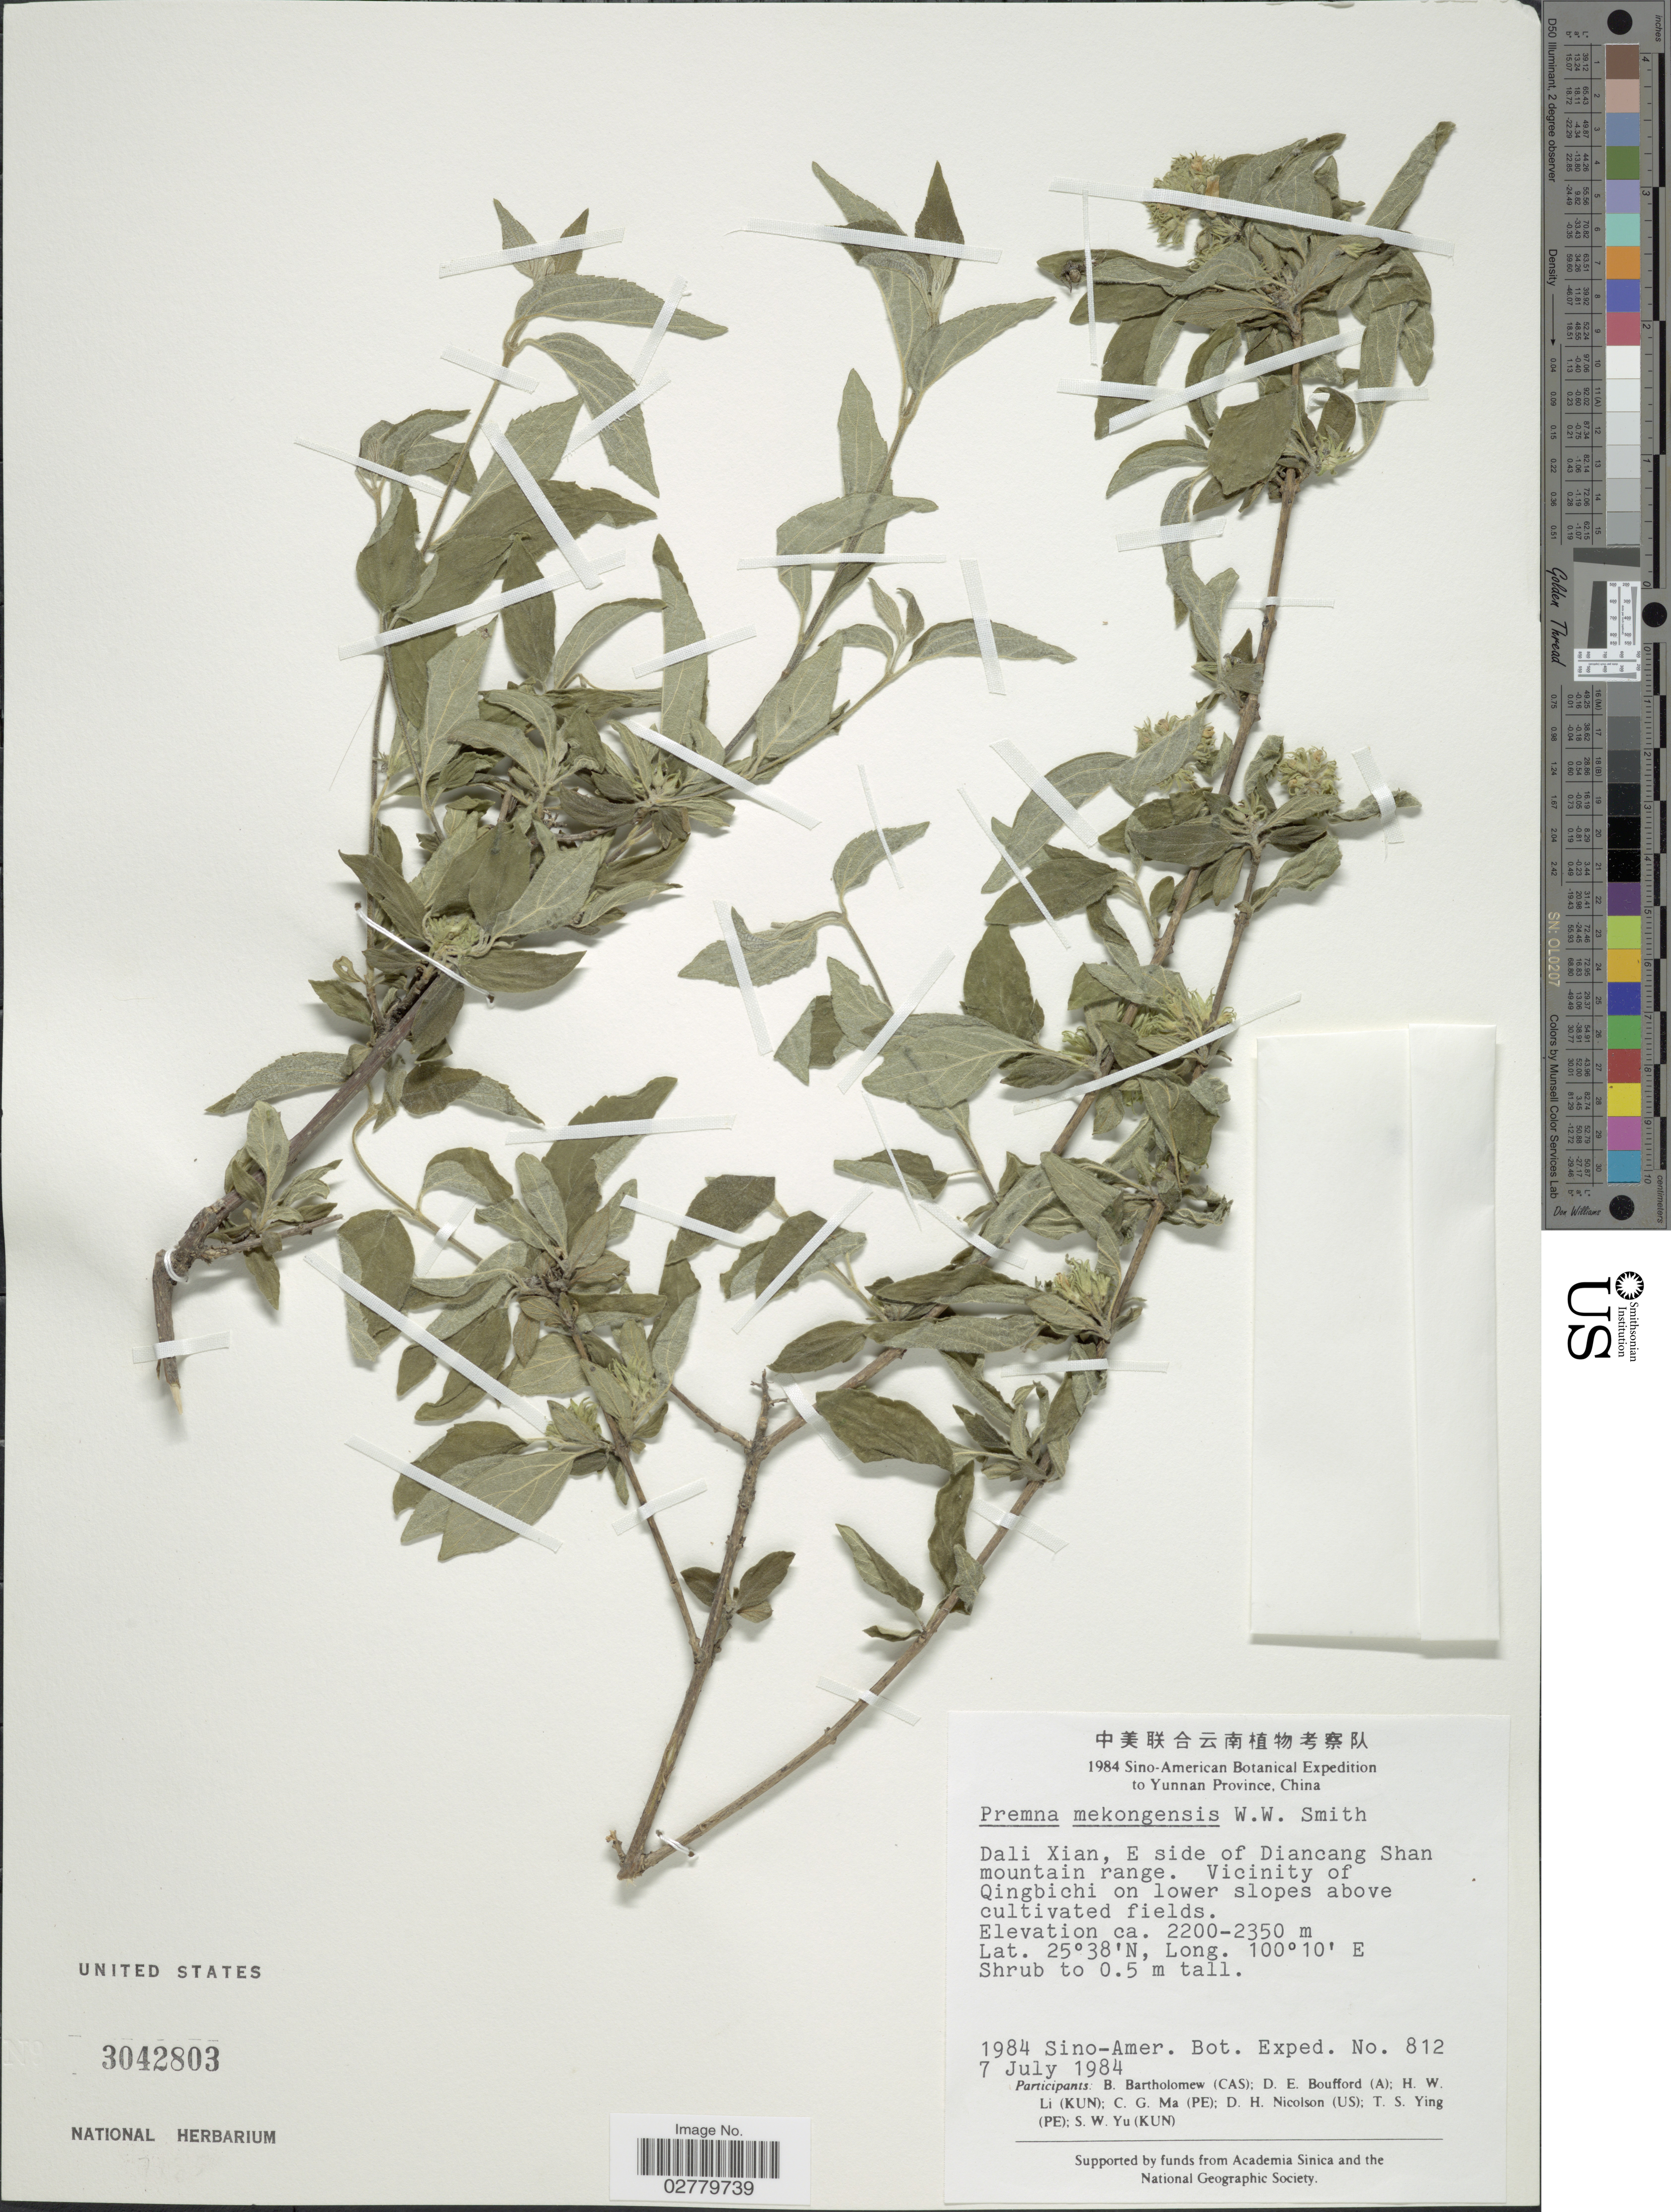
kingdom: Plantae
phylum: Tracheophyta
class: Magnoliopsida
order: Lamiales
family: Lamiaceae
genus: Premna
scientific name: Premna mekongensis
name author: W.W. Sm.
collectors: Sino-Amer. Bot. Exped. 1984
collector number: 812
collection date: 1984-07-07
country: China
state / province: Yunnan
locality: Dali Xian, E side of Diancang Shan mountain range. Vicinity of Qingbichi on lower slopes above cultivated fields.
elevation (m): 2200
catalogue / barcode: US 3042803